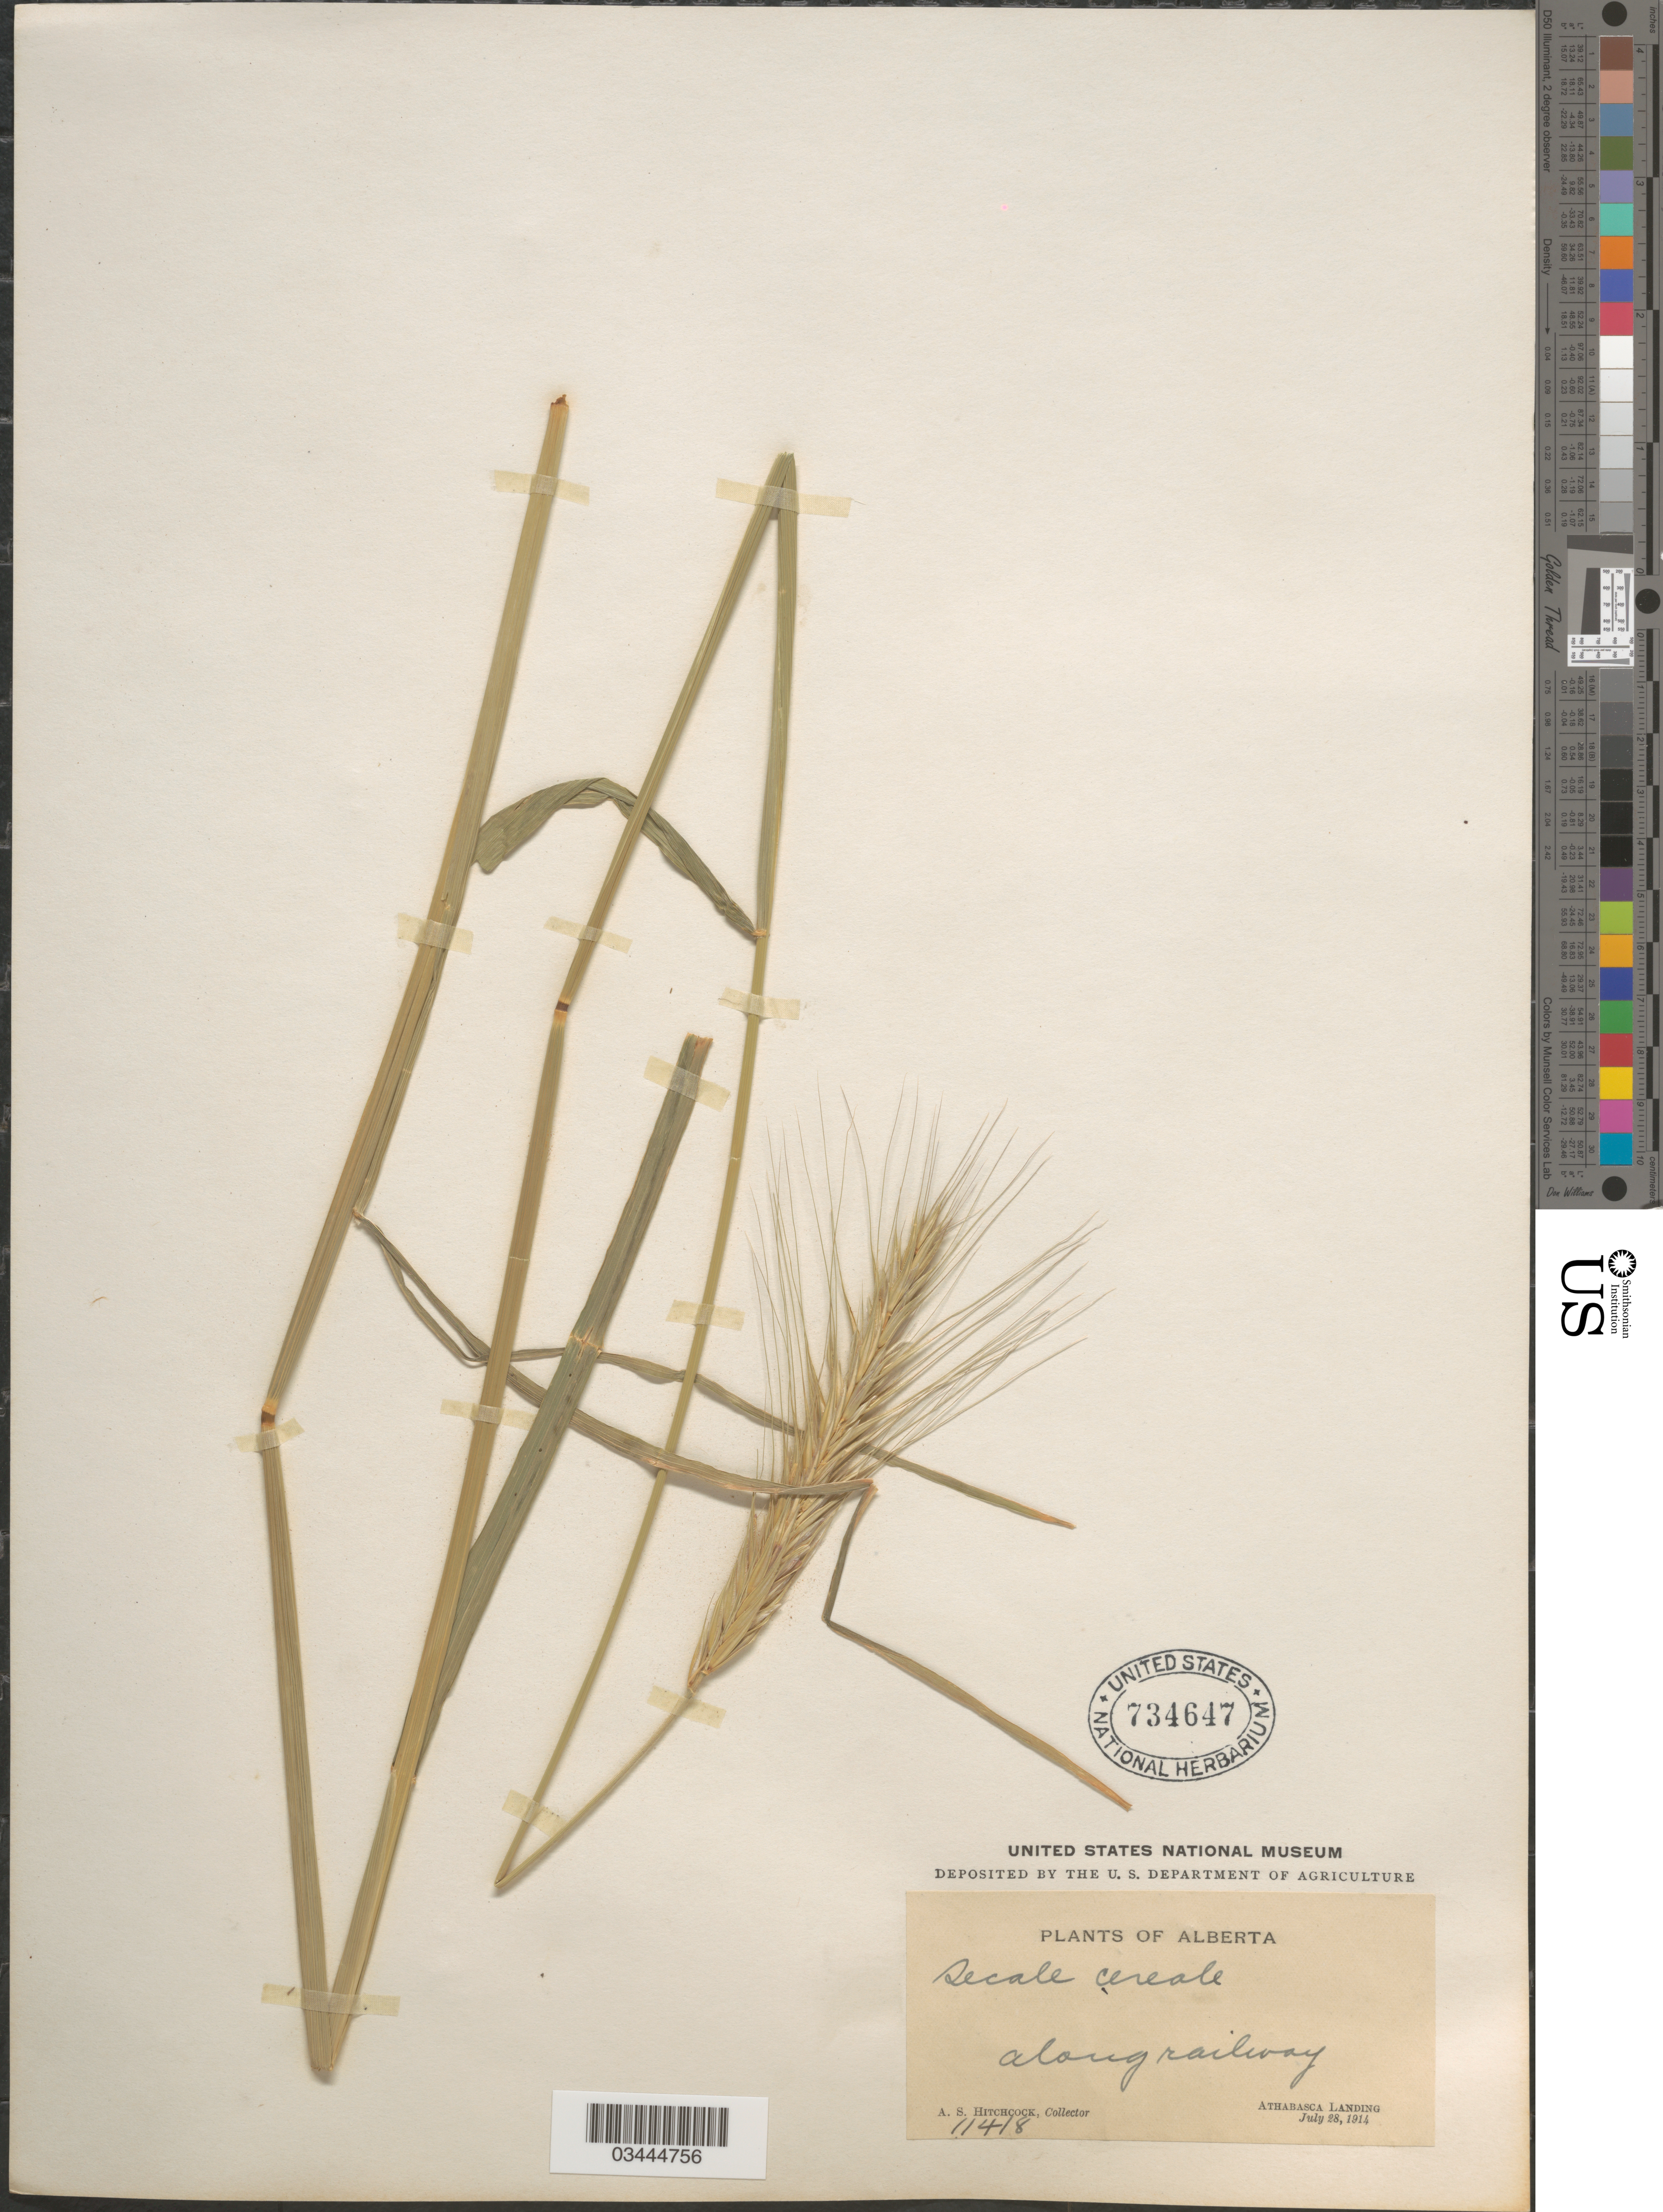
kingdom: Plantae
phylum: Tracheophyta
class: Liliopsida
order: Poales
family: Poaceae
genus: Secale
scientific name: Secale cereale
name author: L.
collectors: A. S. Hitchcock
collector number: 11418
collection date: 1914-07-28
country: Canada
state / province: Alberta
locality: Along railway. Athabasca Landing.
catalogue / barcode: US 734647